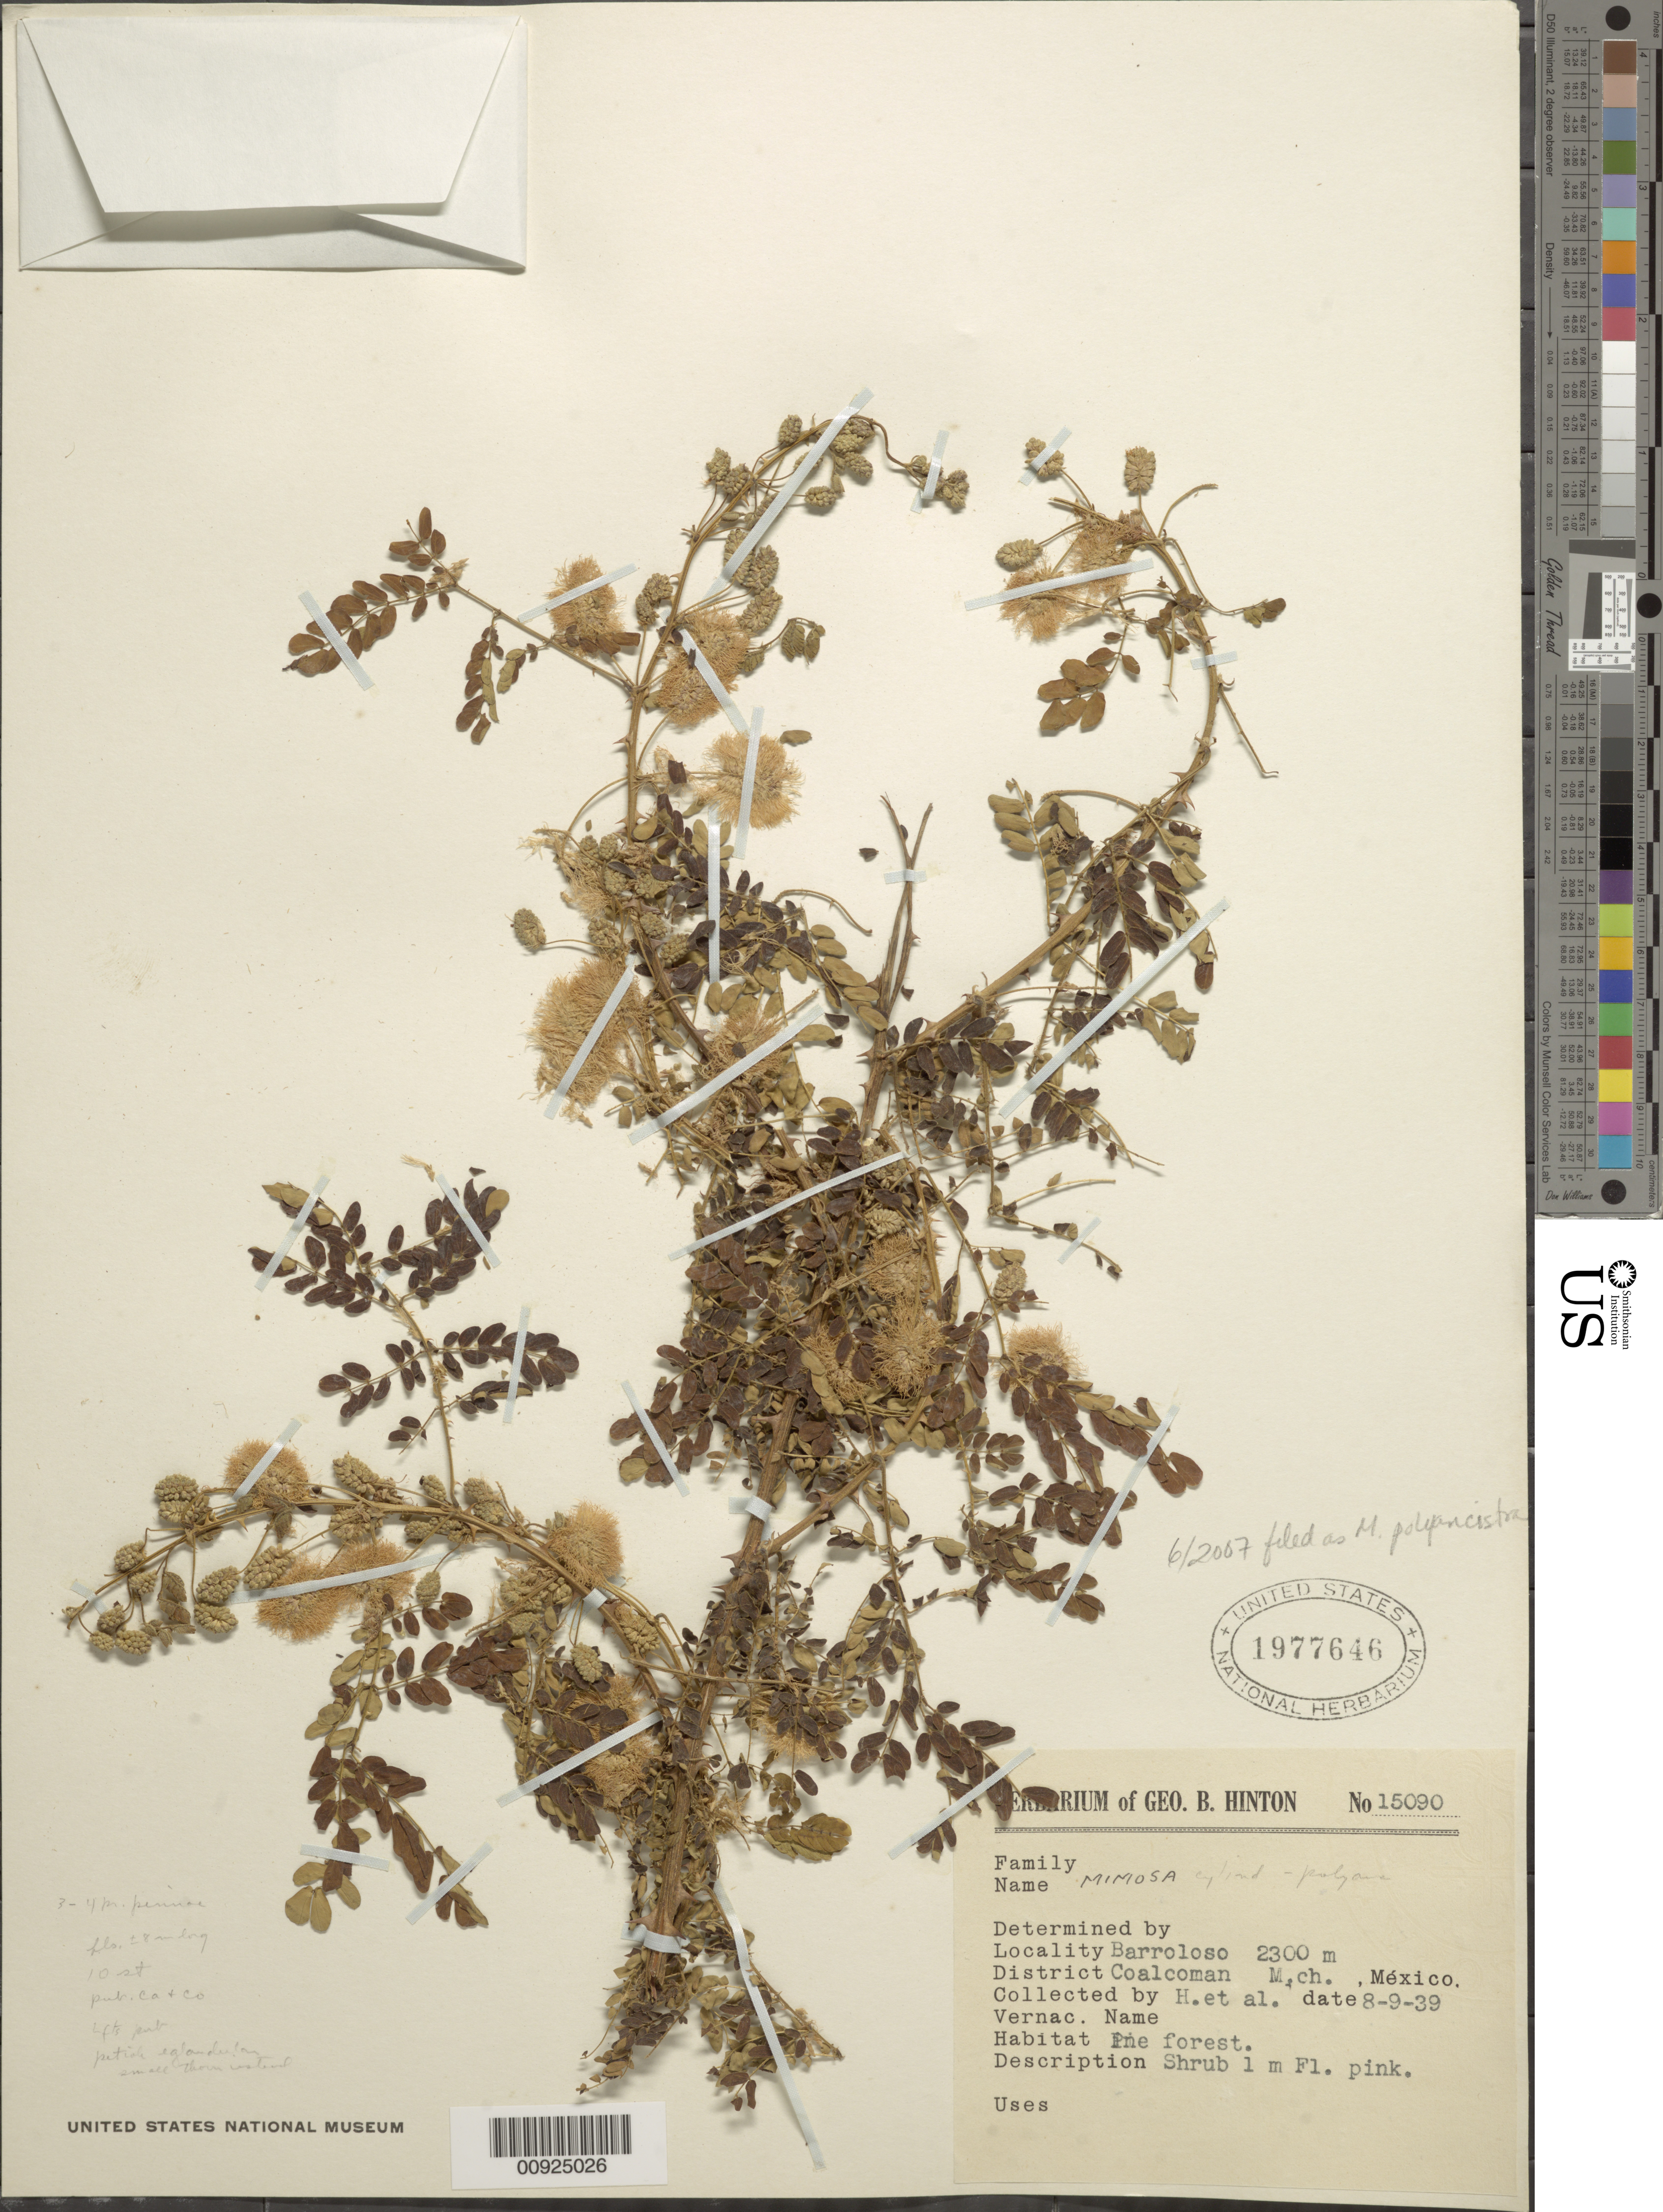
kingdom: Plantae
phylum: Tracheophyta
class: Magnoliopsida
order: Fabales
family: Fabaceae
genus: Mimosa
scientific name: Mimosa polyancistra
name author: Benth.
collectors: G. B. Hinton & et al.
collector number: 15090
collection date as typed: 09 Aug 1939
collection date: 1939-08-09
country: Mexico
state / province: Michoacán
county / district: Coalcomán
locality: Barroloso, District Coalcomán, Michoacán.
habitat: Pine Forest.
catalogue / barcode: US 1977646